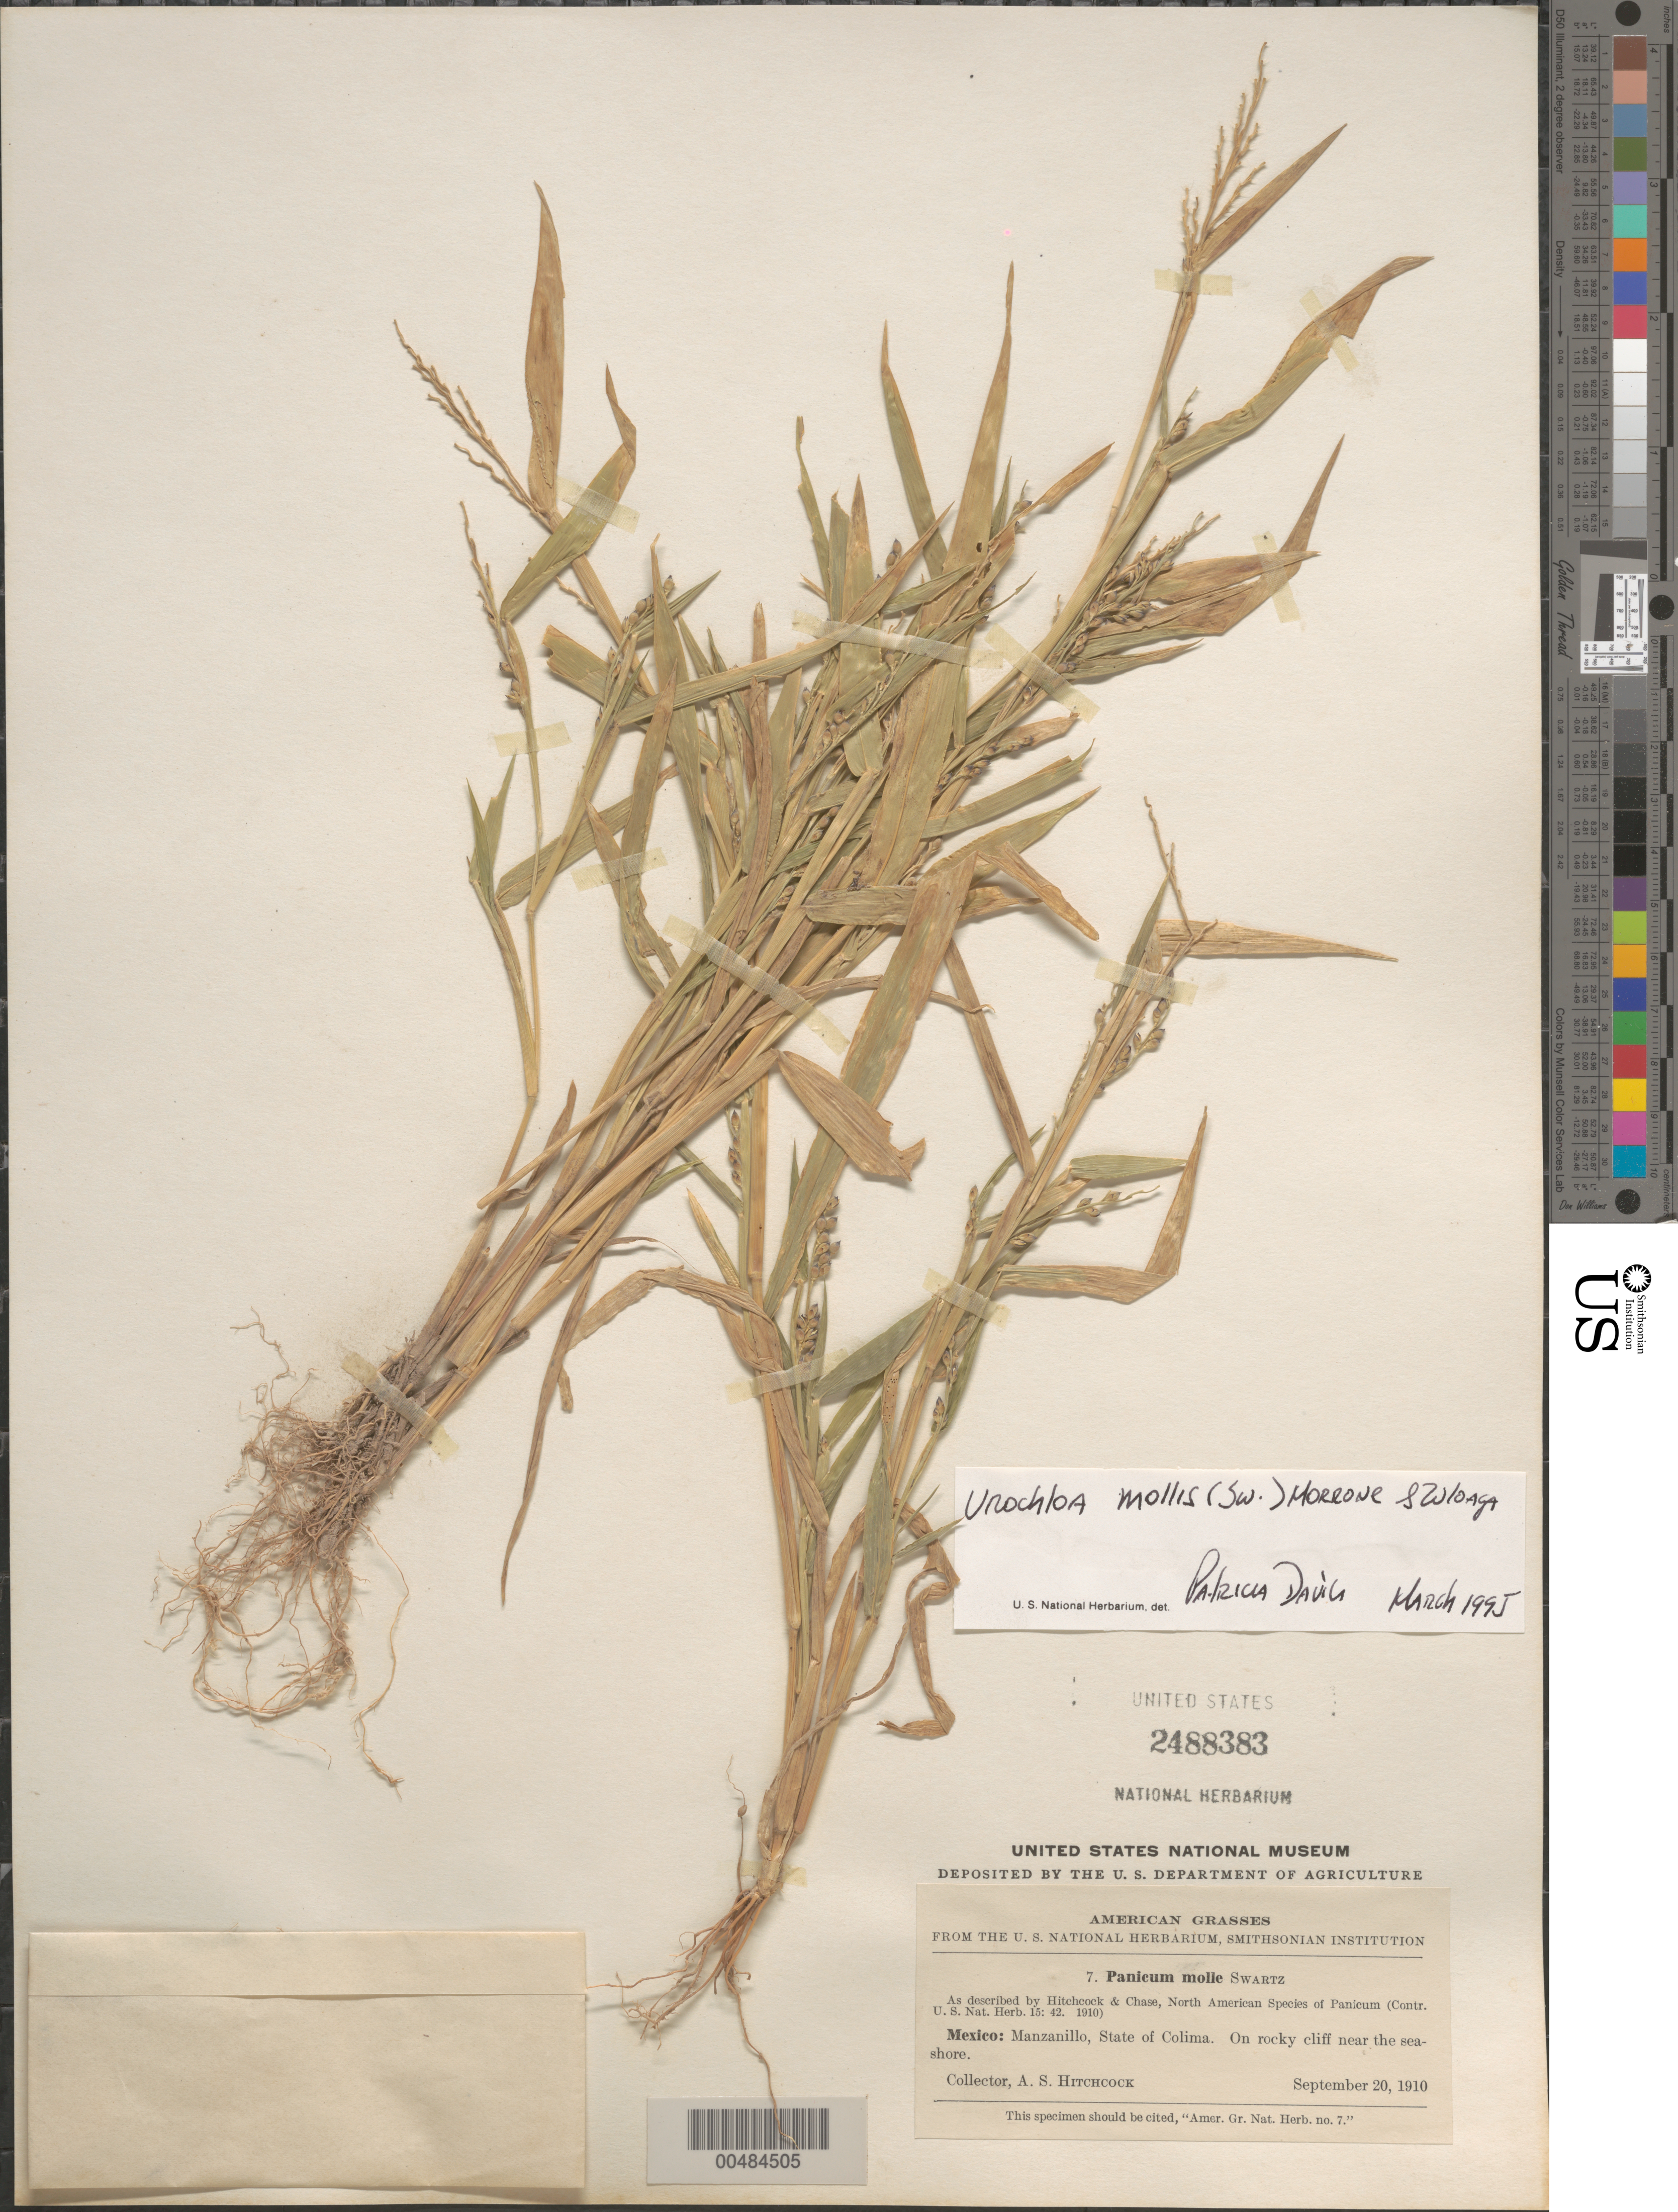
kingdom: Plantae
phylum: Tracheophyta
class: Liliopsida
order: Poales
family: Poaceae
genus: Urochloa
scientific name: Urochloa mollis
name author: (Sw.) Morrone & Zuloaga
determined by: Dávila, P. D.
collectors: A. S. Hitchcock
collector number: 7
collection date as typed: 20 Sep 1910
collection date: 1910-09-20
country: Mexico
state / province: Colima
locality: Manzanillo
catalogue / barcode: US 2488383